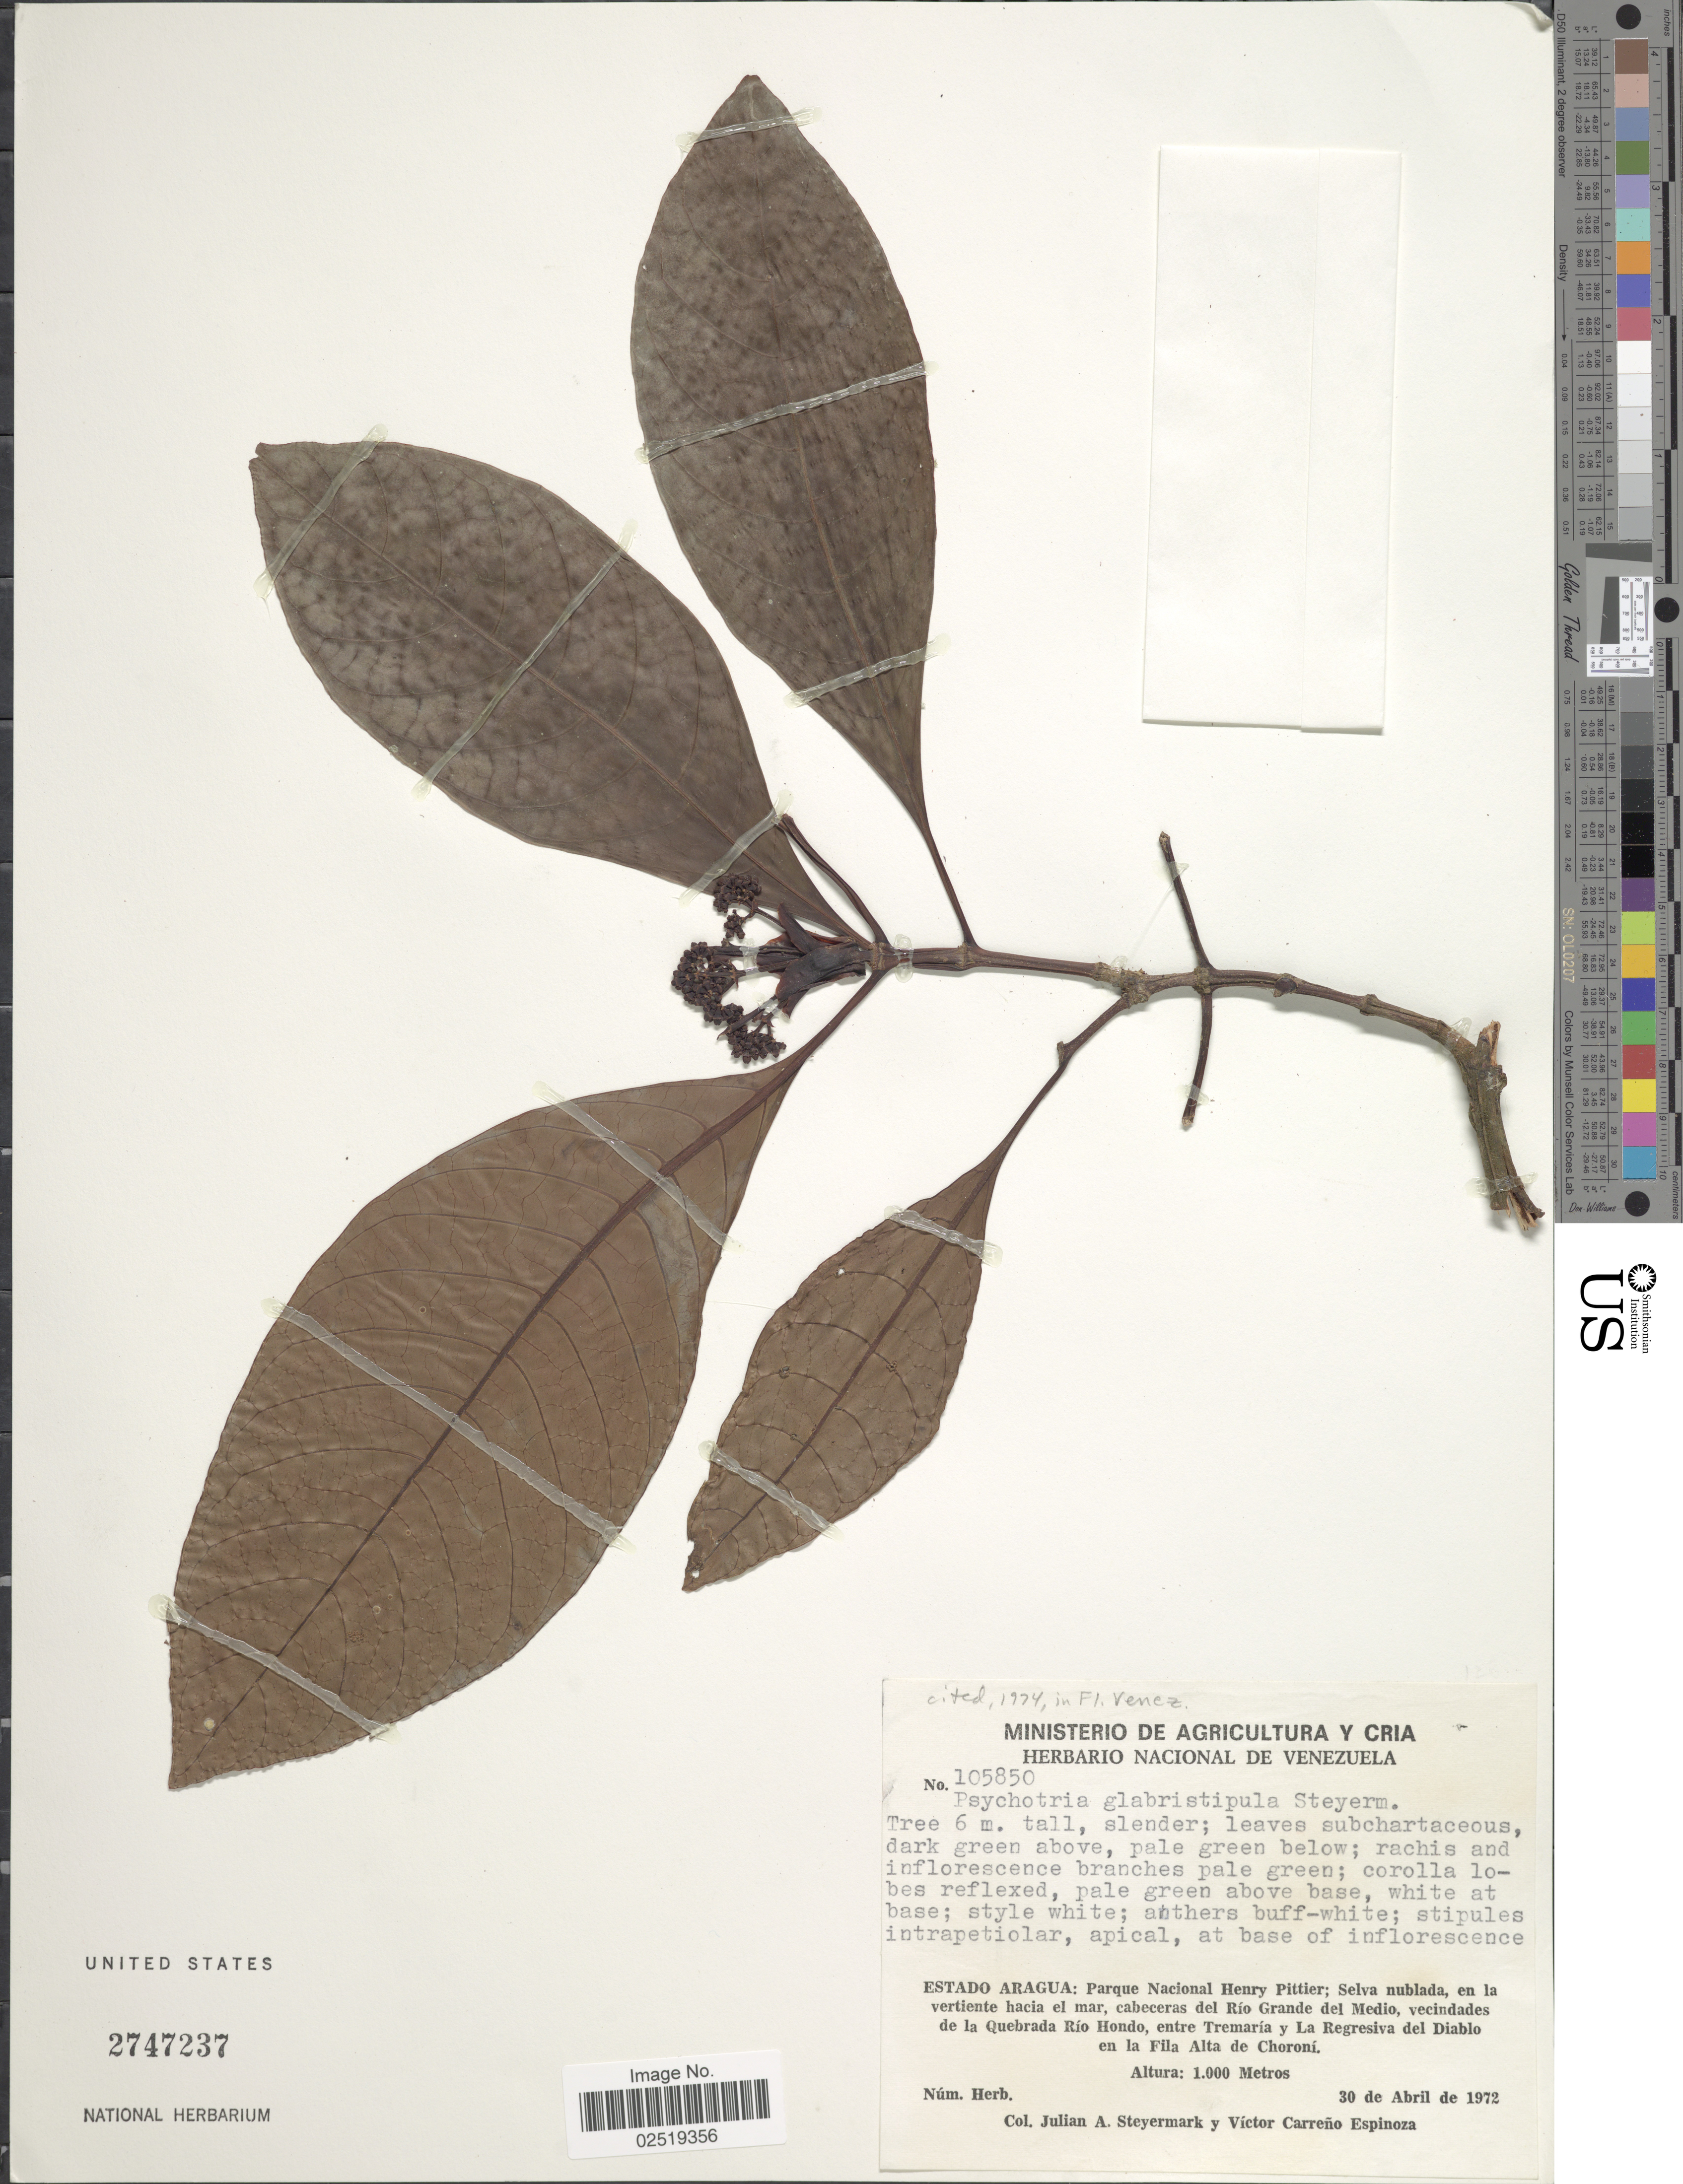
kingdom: Plantae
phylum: Tracheophyta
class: Magnoliopsida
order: Gentianales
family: Rubiaceae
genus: Psychotria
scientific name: Psychotria glabristipula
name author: Steyerm.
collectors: J. Steyermark & V. Espinoza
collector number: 105850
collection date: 1972-04-30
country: Venezuela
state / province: Aragua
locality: Estado Aragua: Parque Nacional Henry Pittier; Selva nublada, en la vertiente hacia el mar, cabeceras del Rio Grande del Medio, vecidades de la Quebrada Rio Hondo, entre Tremaria y La Regresiva del Diablo en la Fila Alta de Choroni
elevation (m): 1000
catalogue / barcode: US 2747237